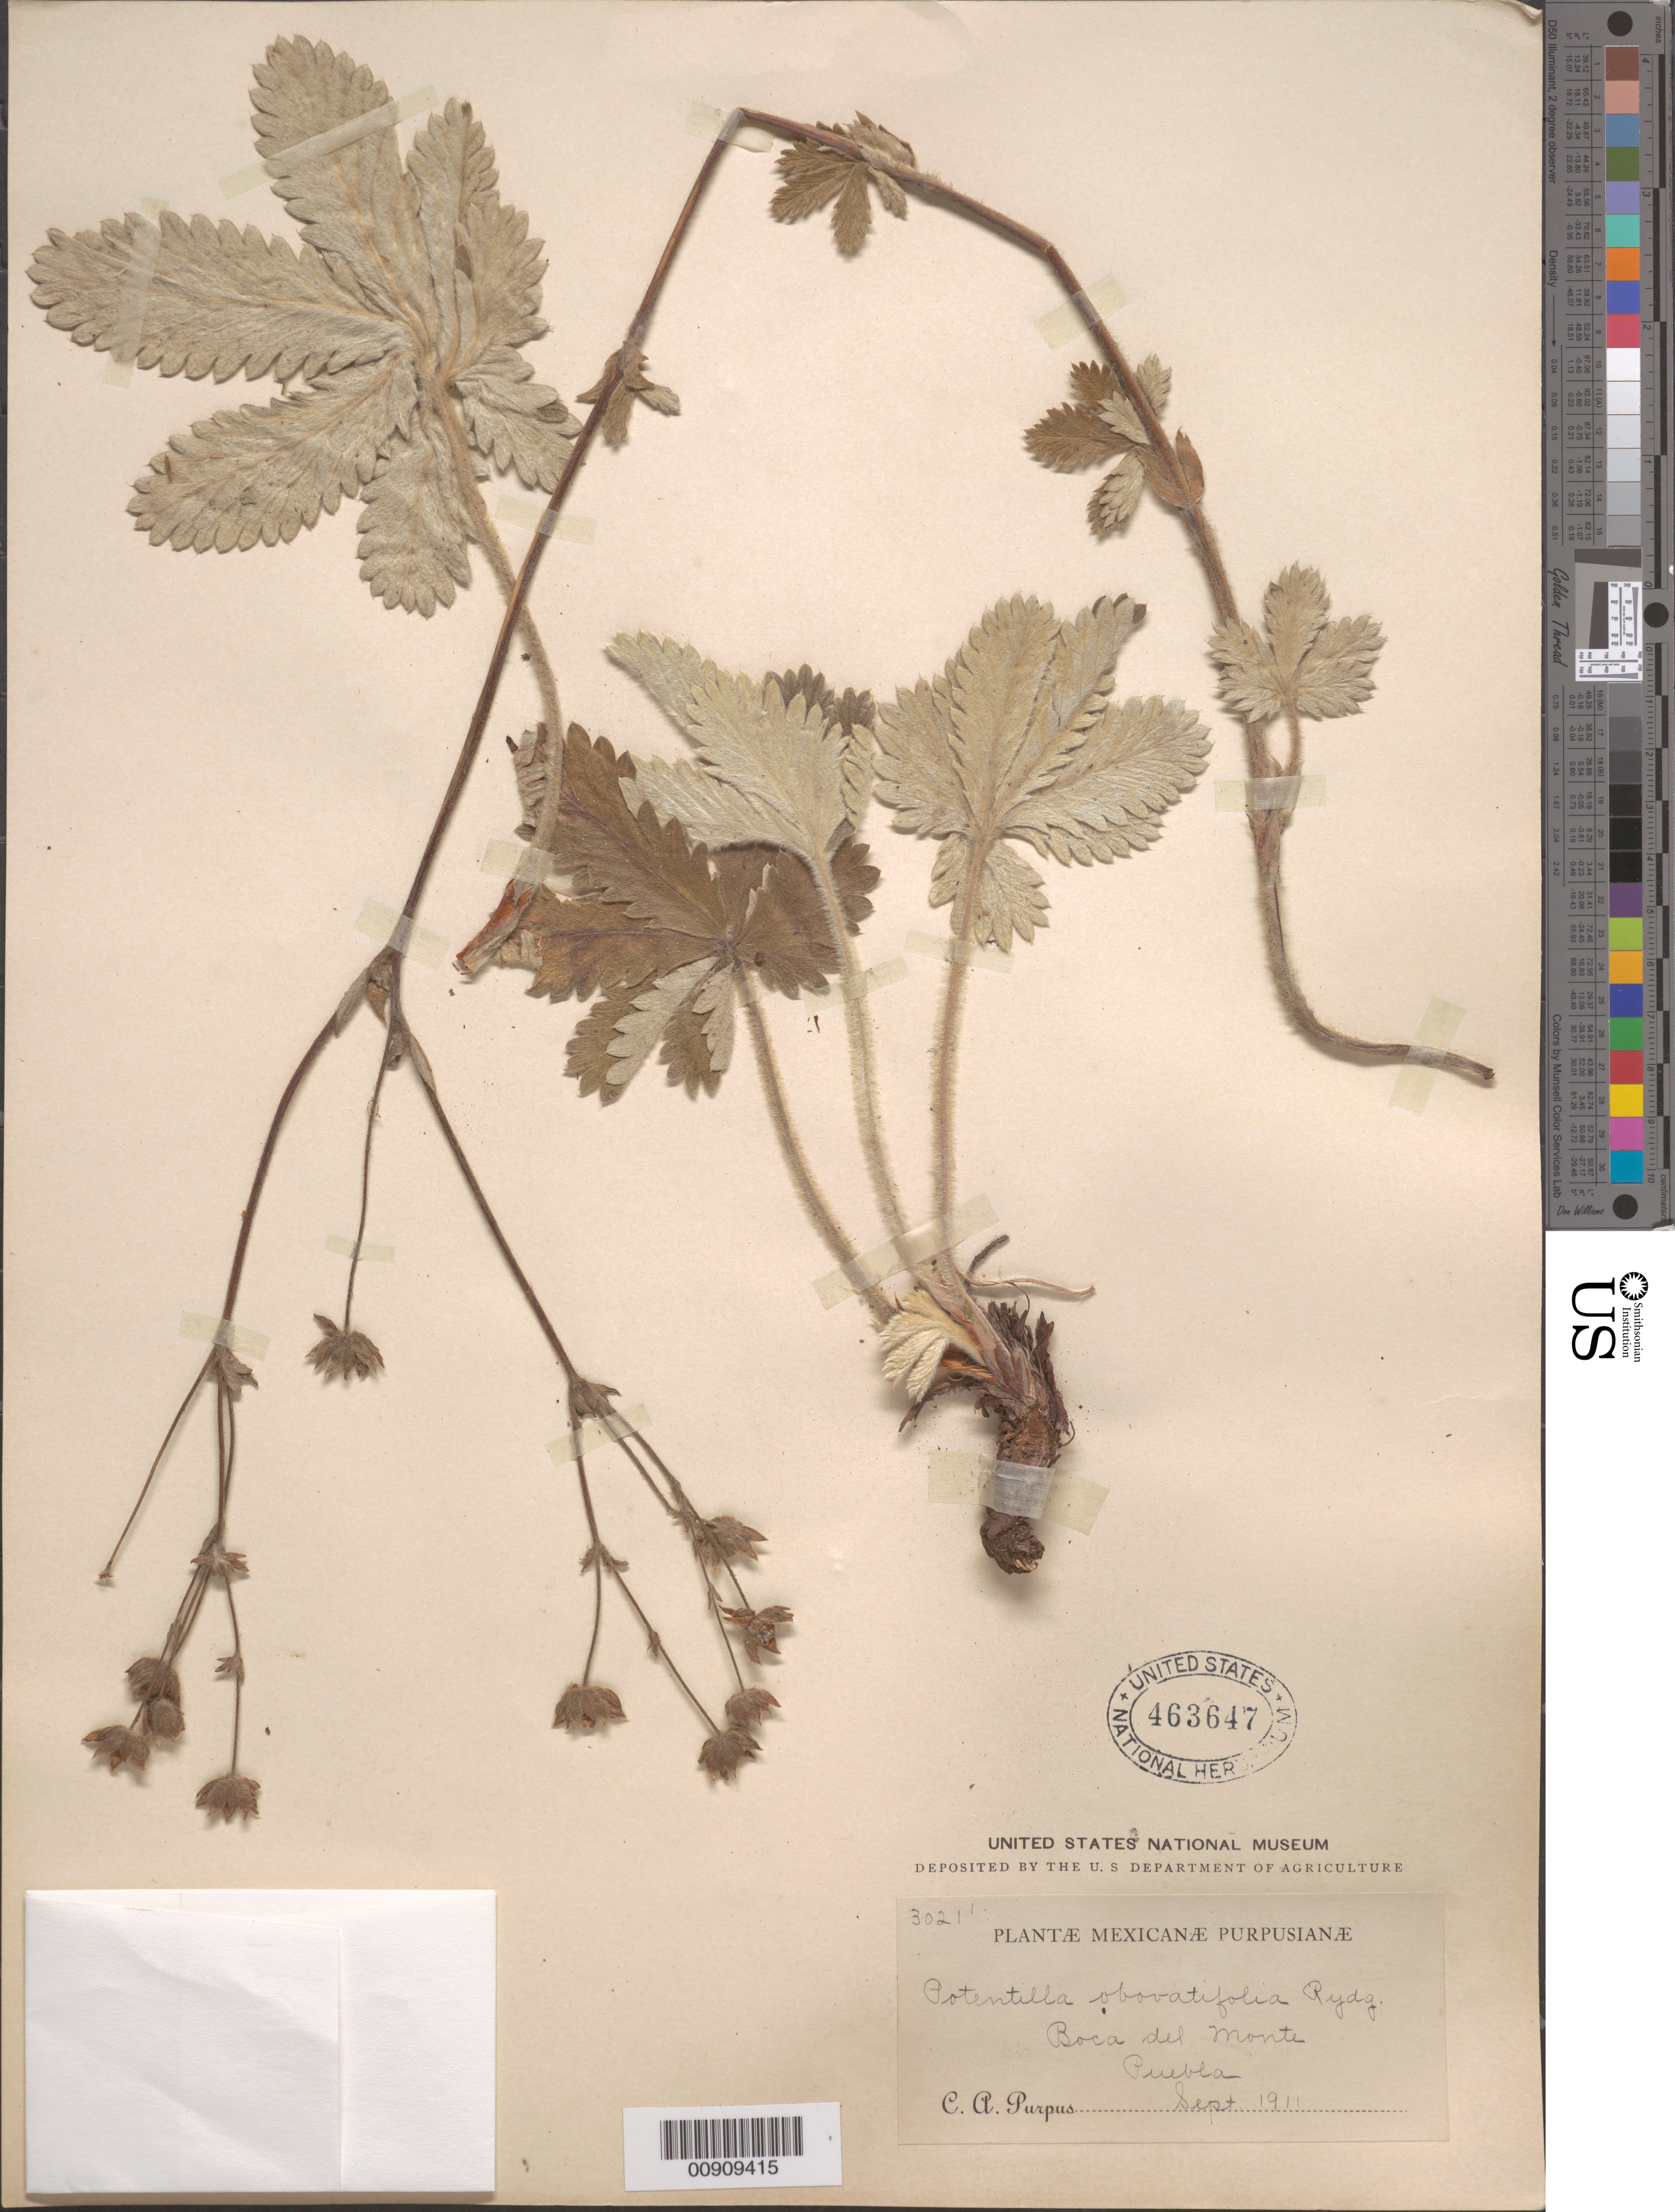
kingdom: Plantae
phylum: Tracheophyta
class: Magnoliopsida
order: Rosales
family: Rosaceae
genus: Potentilla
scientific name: Potentilla obovatifolia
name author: Rydb.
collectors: C. A. Purpus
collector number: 3021'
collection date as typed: Sep 1911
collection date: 1911-09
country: Mexico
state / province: Puebla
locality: Boca del Monte, Puebla.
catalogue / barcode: US 463647